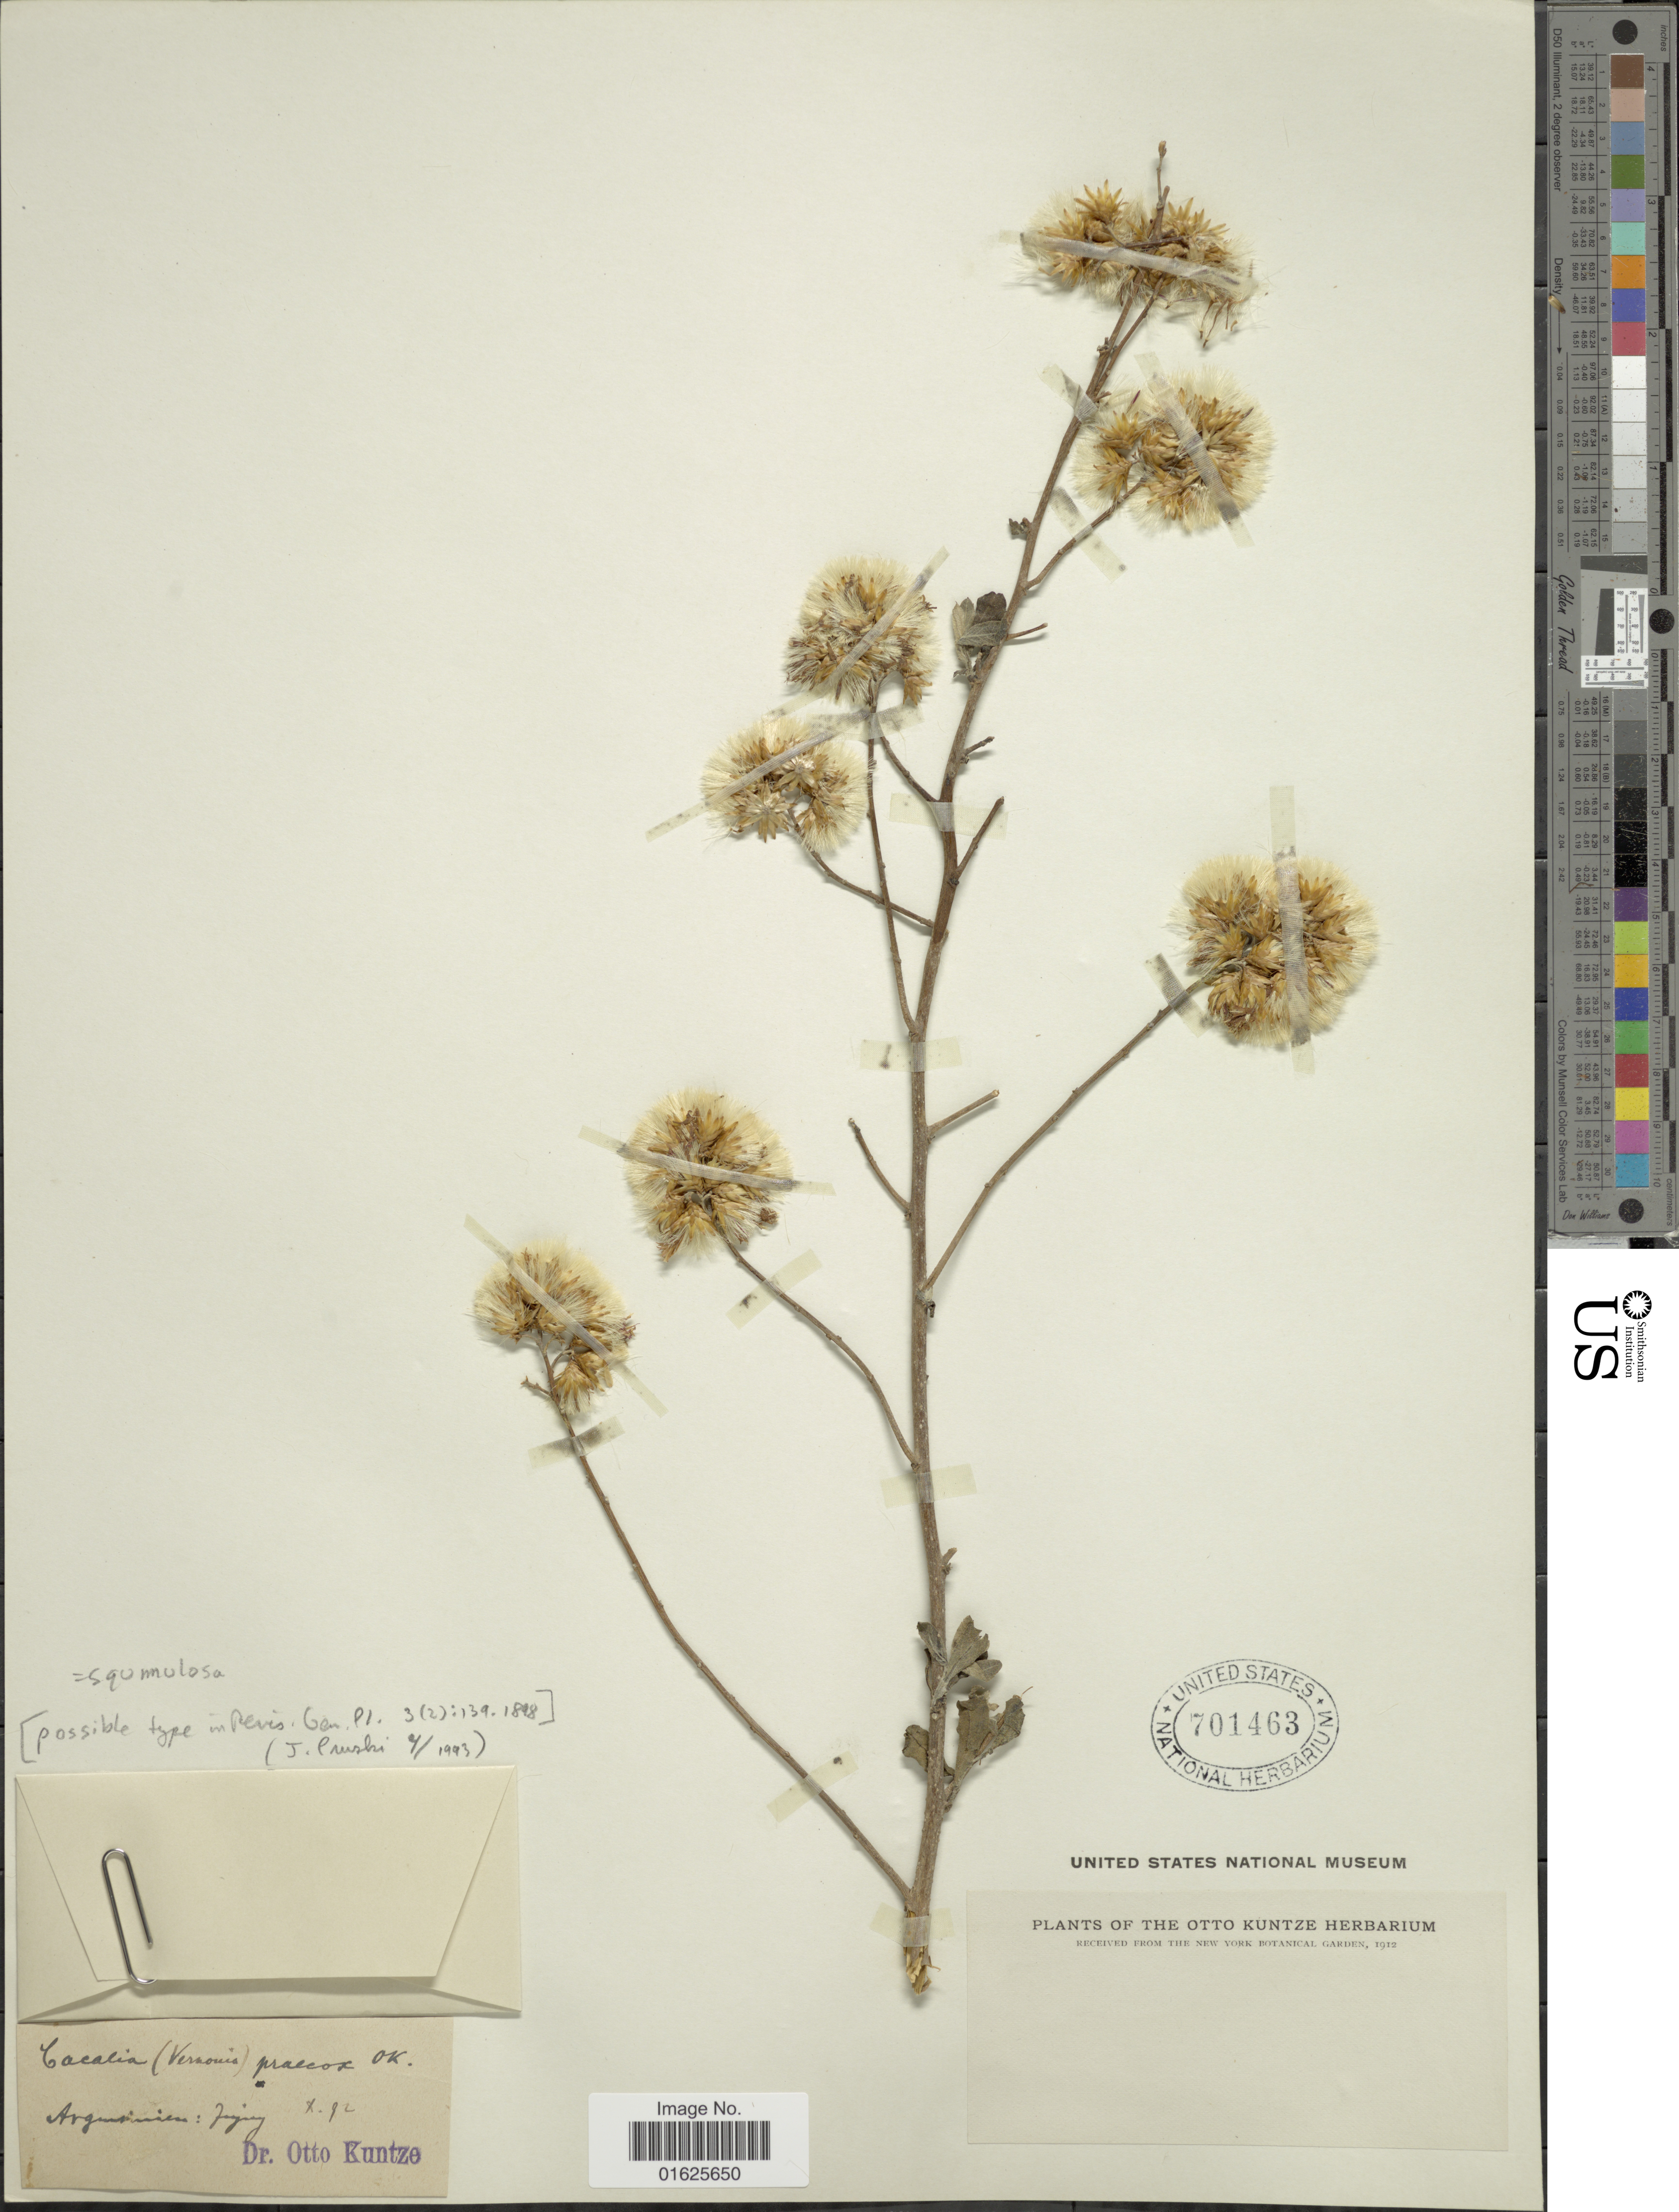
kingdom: Plantae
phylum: Tracheophyta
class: Magnoliopsida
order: Asterales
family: Asteraceae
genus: Vernonanthura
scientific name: Vernonanthura squamulosa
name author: (Hook. & Arn.) H. Rob.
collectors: C.E.O. Kuntze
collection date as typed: Transcribed d/m/y: /10/92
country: Argentina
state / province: Jujuy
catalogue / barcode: US 701463